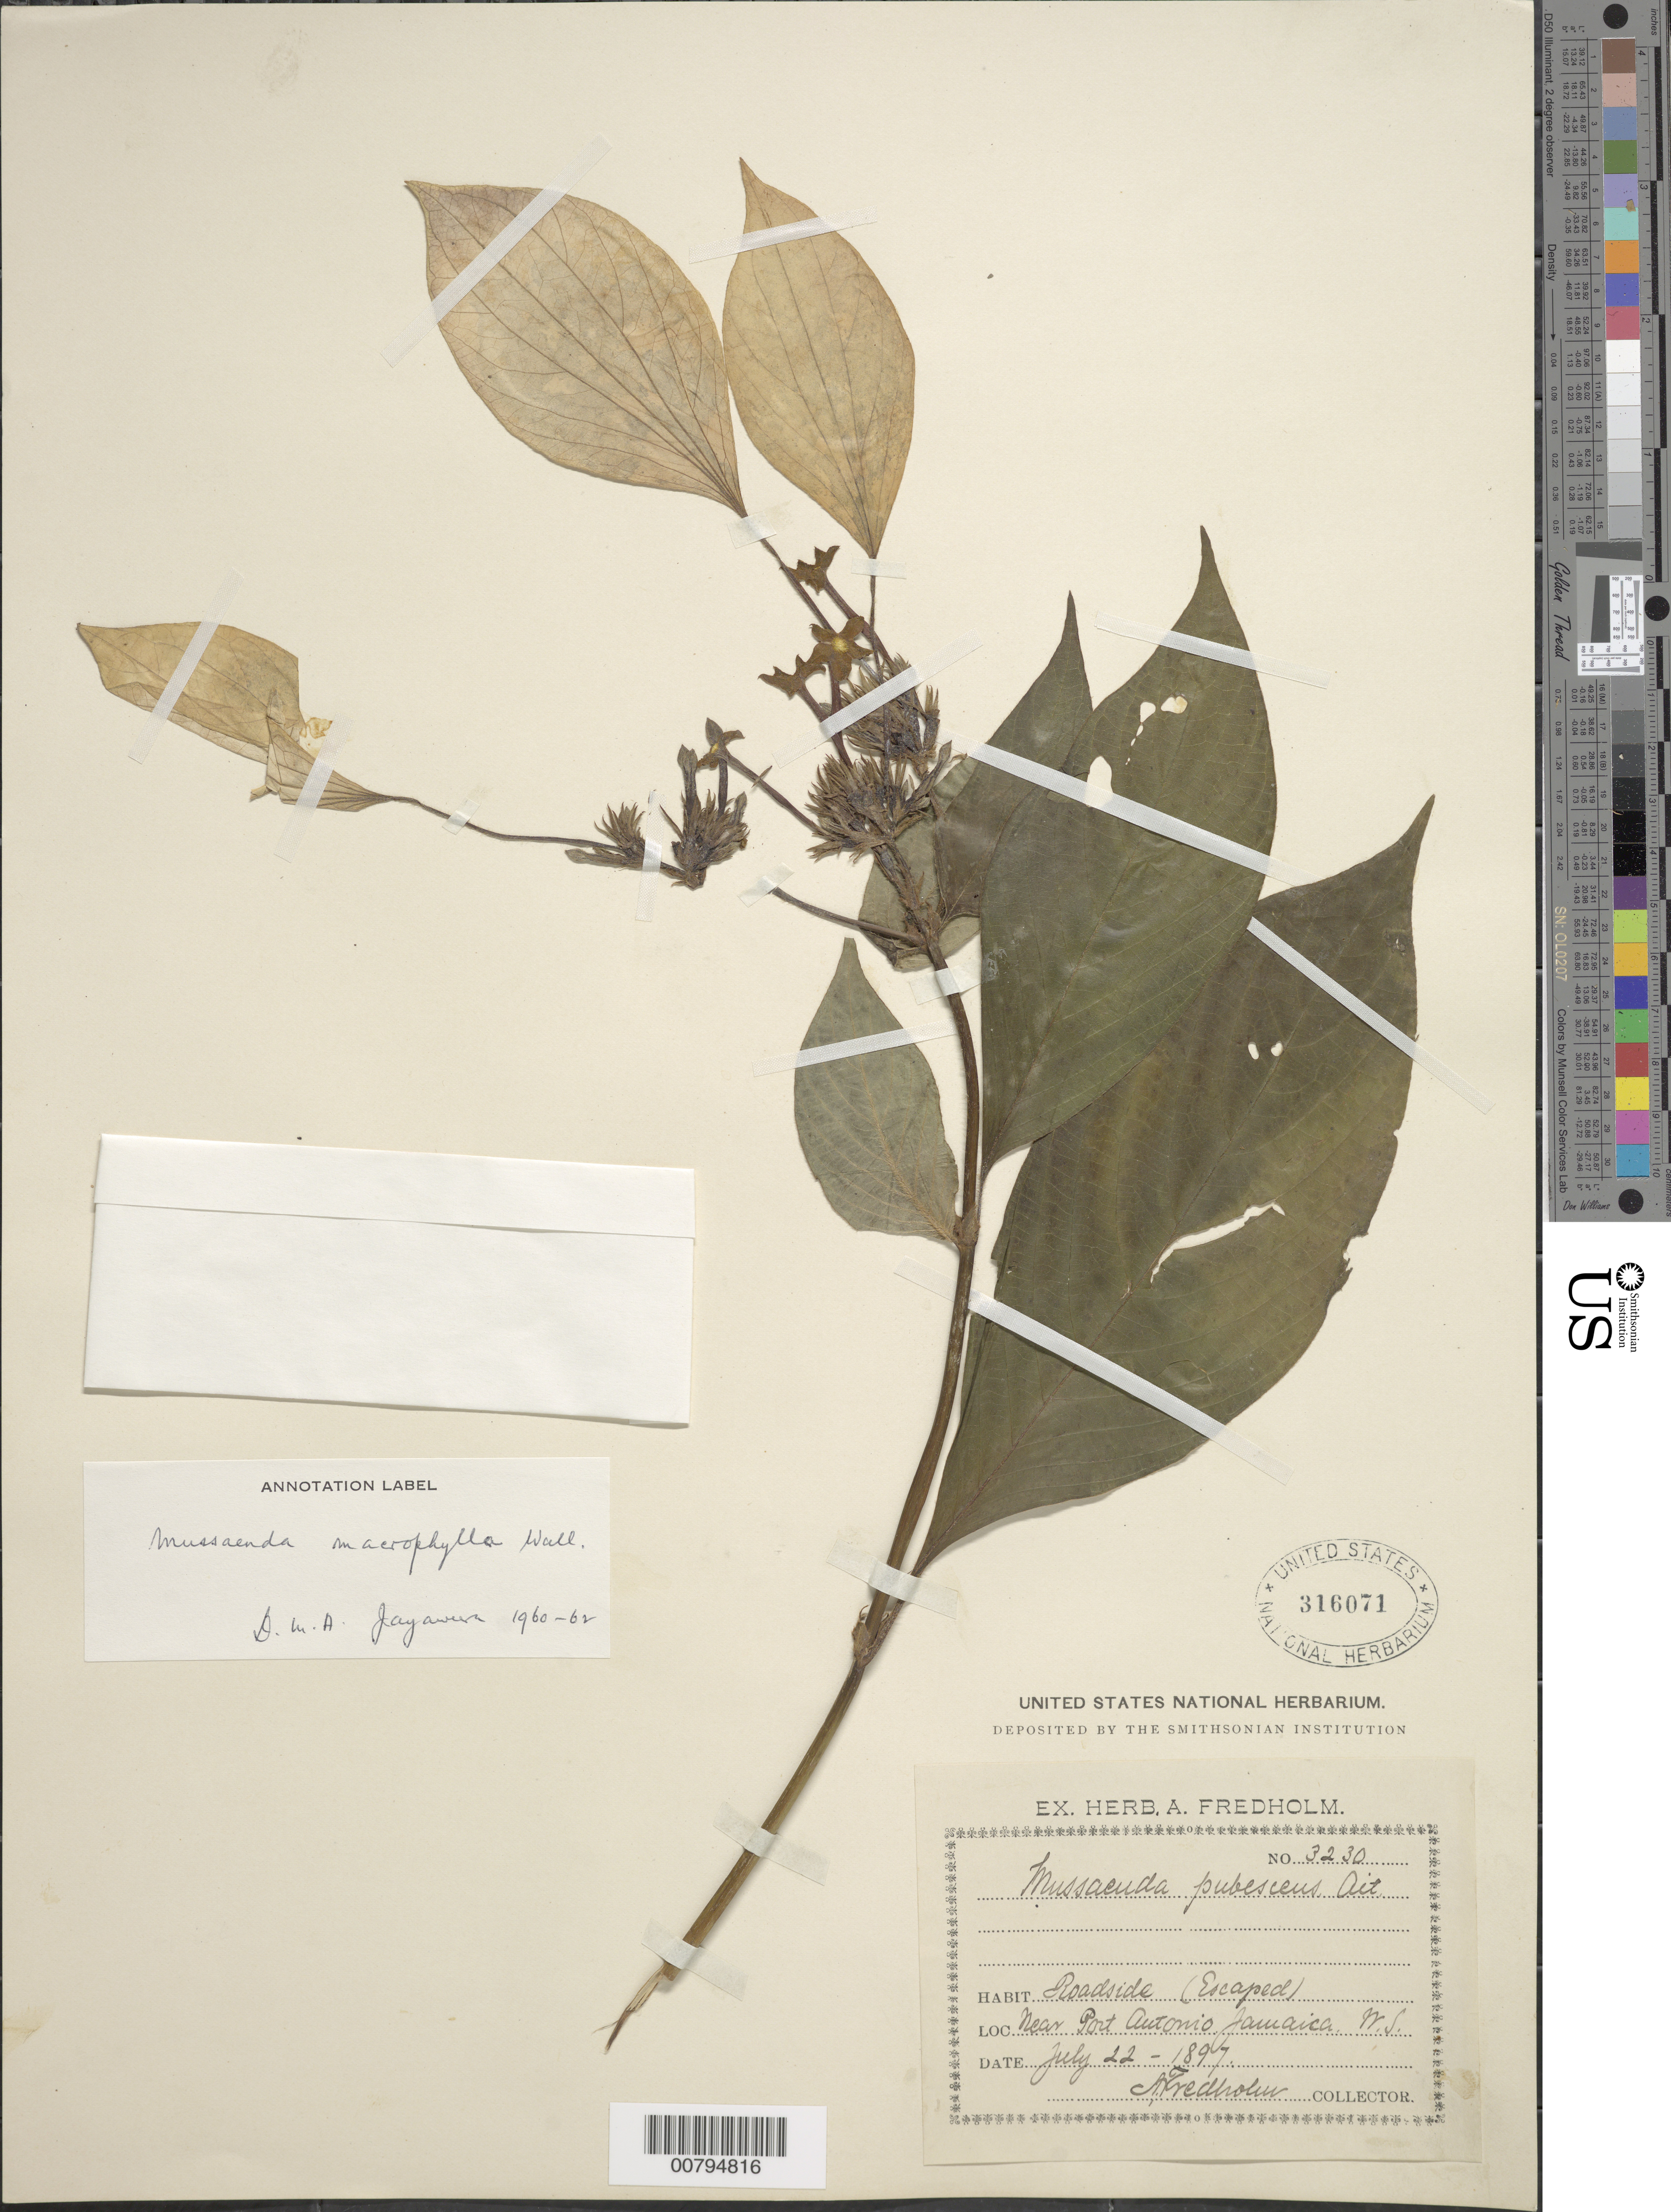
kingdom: Plantae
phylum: Tracheophyta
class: Magnoliopsida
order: Gentianales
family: Rubiaceae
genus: Mussaenda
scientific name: Mussaenda macrophylla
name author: Wall.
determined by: Jayaweera, Don M. A.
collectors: A. J. Fredholm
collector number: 3230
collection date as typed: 22 Jul 1897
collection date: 1897-07-22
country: Jamaica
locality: Near Port Antonio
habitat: Roadside (escaped)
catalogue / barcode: US 316071